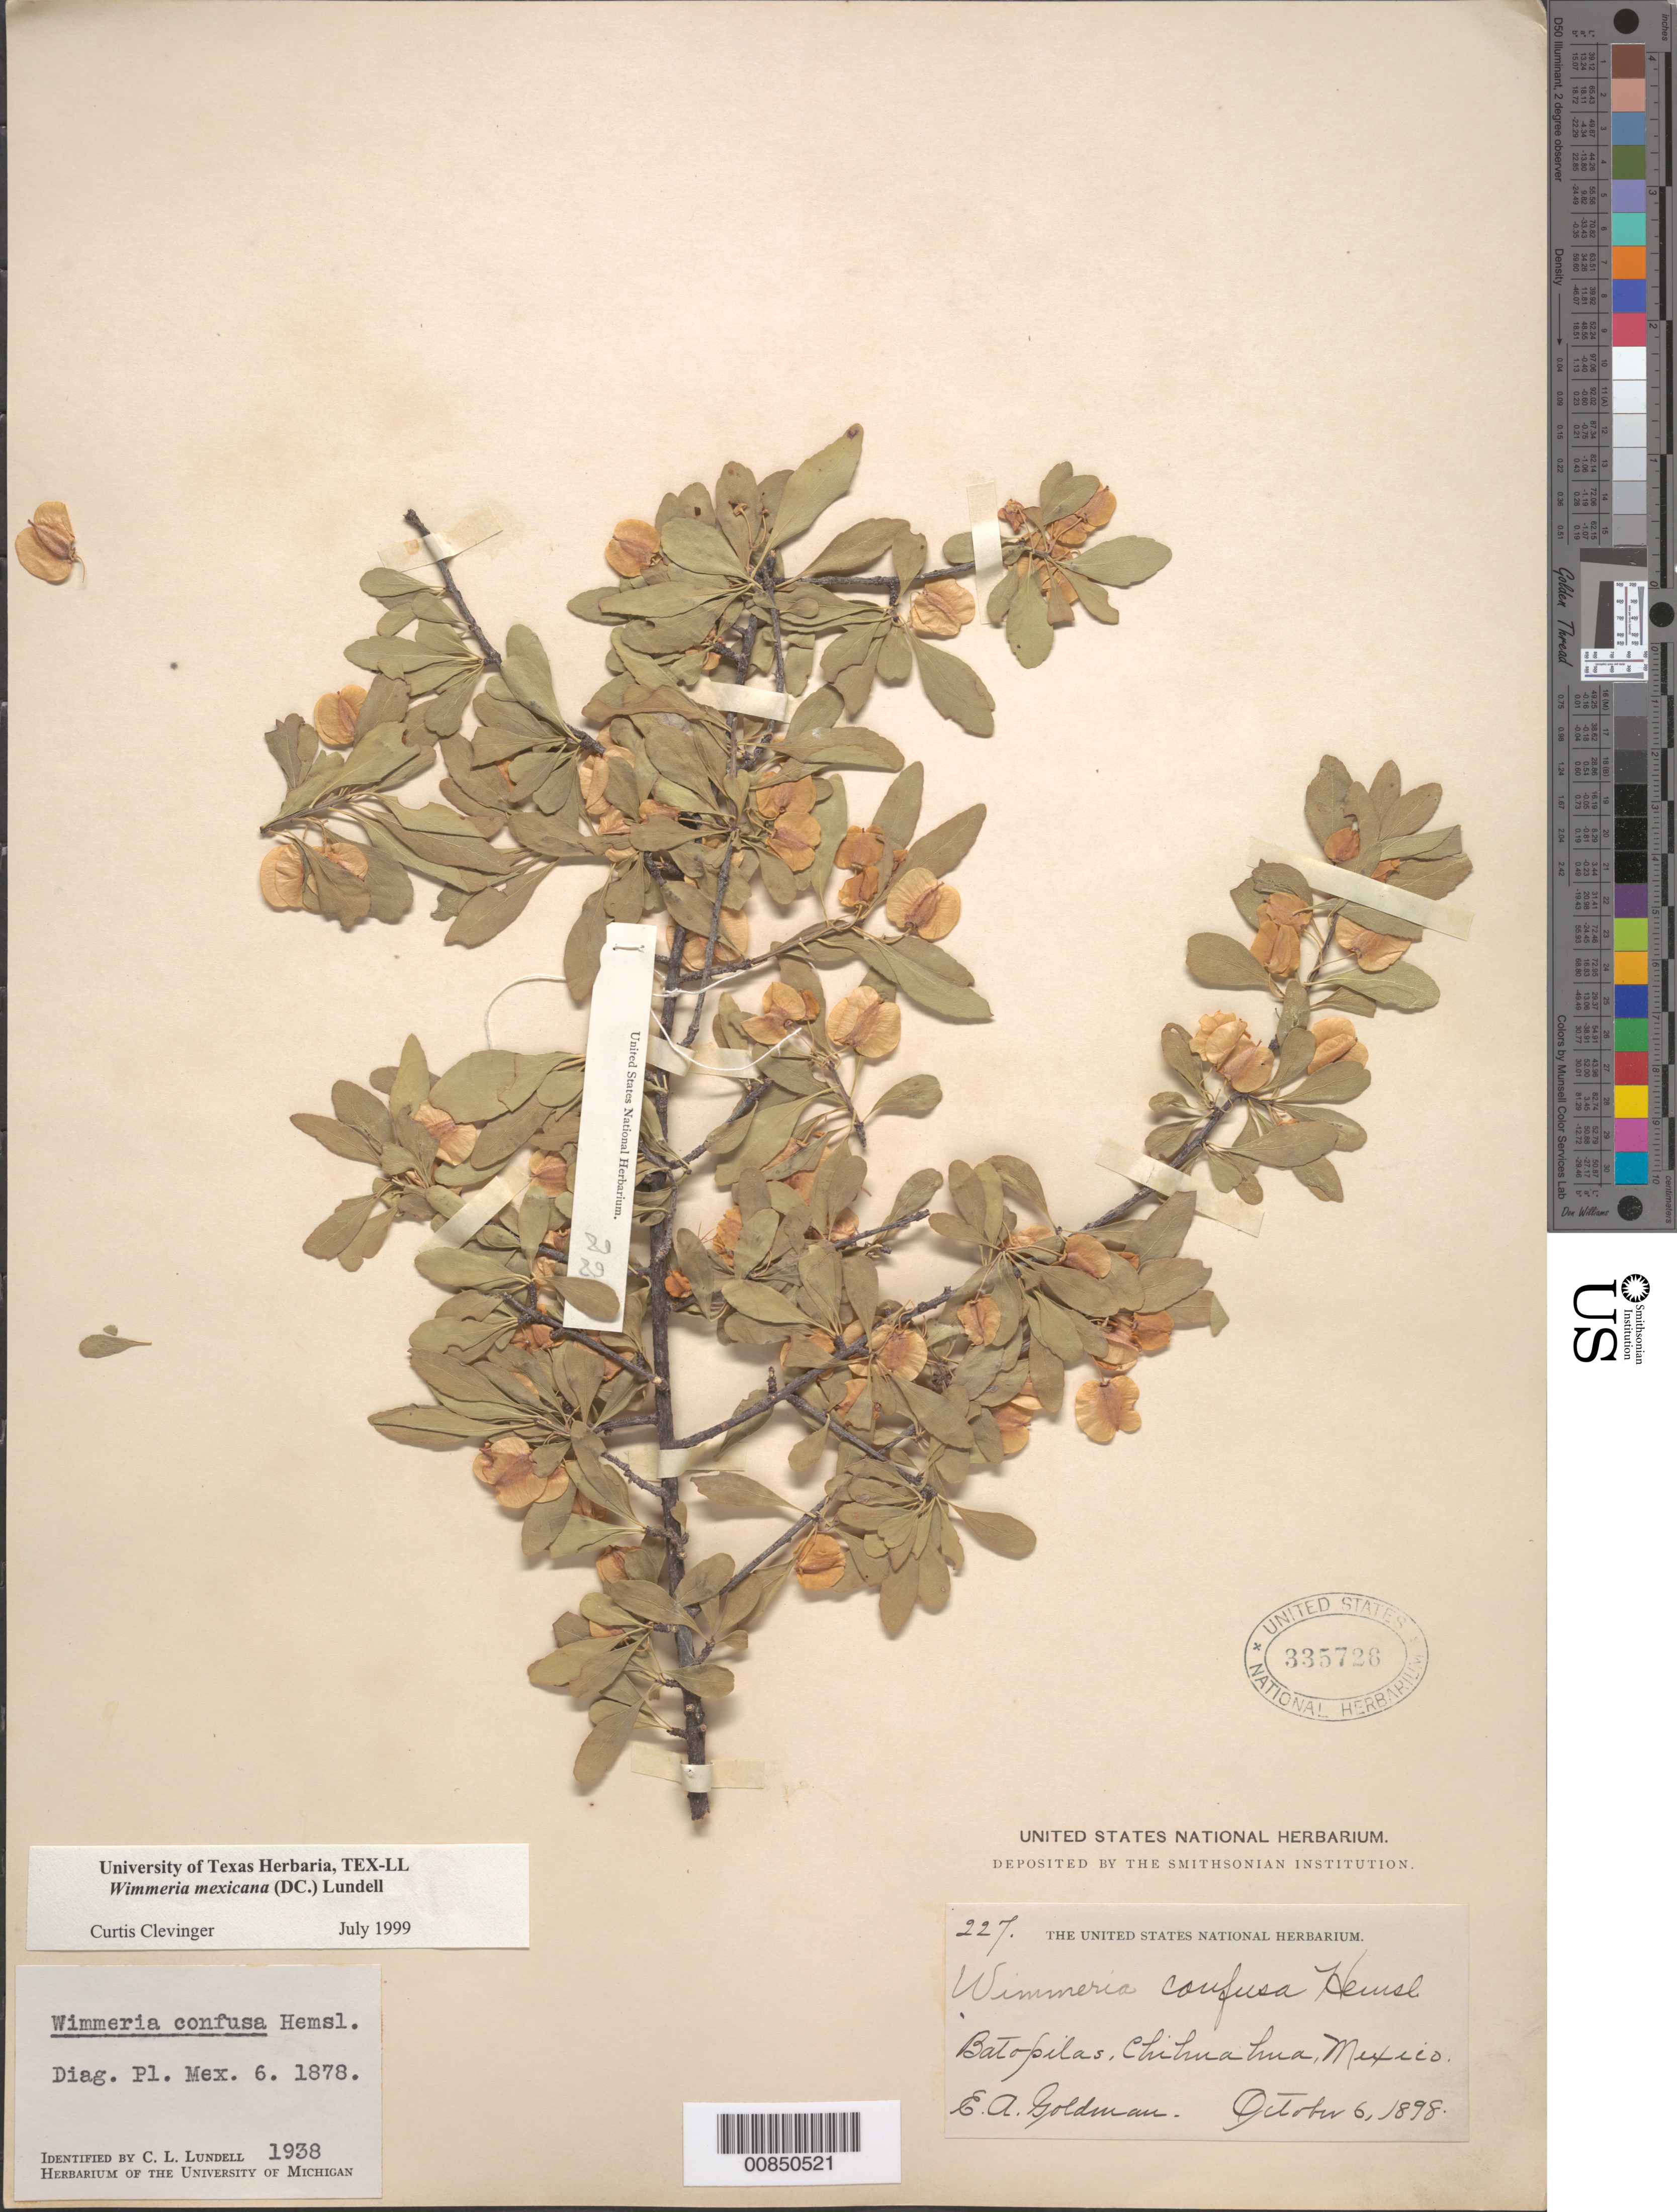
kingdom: Plantae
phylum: Tracheophyta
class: Magnoliopsida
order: Celastrales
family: Celastraceae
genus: Wimmeria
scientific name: Wimmeria mexicana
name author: (DC.) Lundell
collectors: D. H. Goldman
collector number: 227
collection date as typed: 06 Oct 1898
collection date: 1898-10-06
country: Mexico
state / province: Chihuahua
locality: Batopilas, Chihuahua.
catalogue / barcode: US 335726